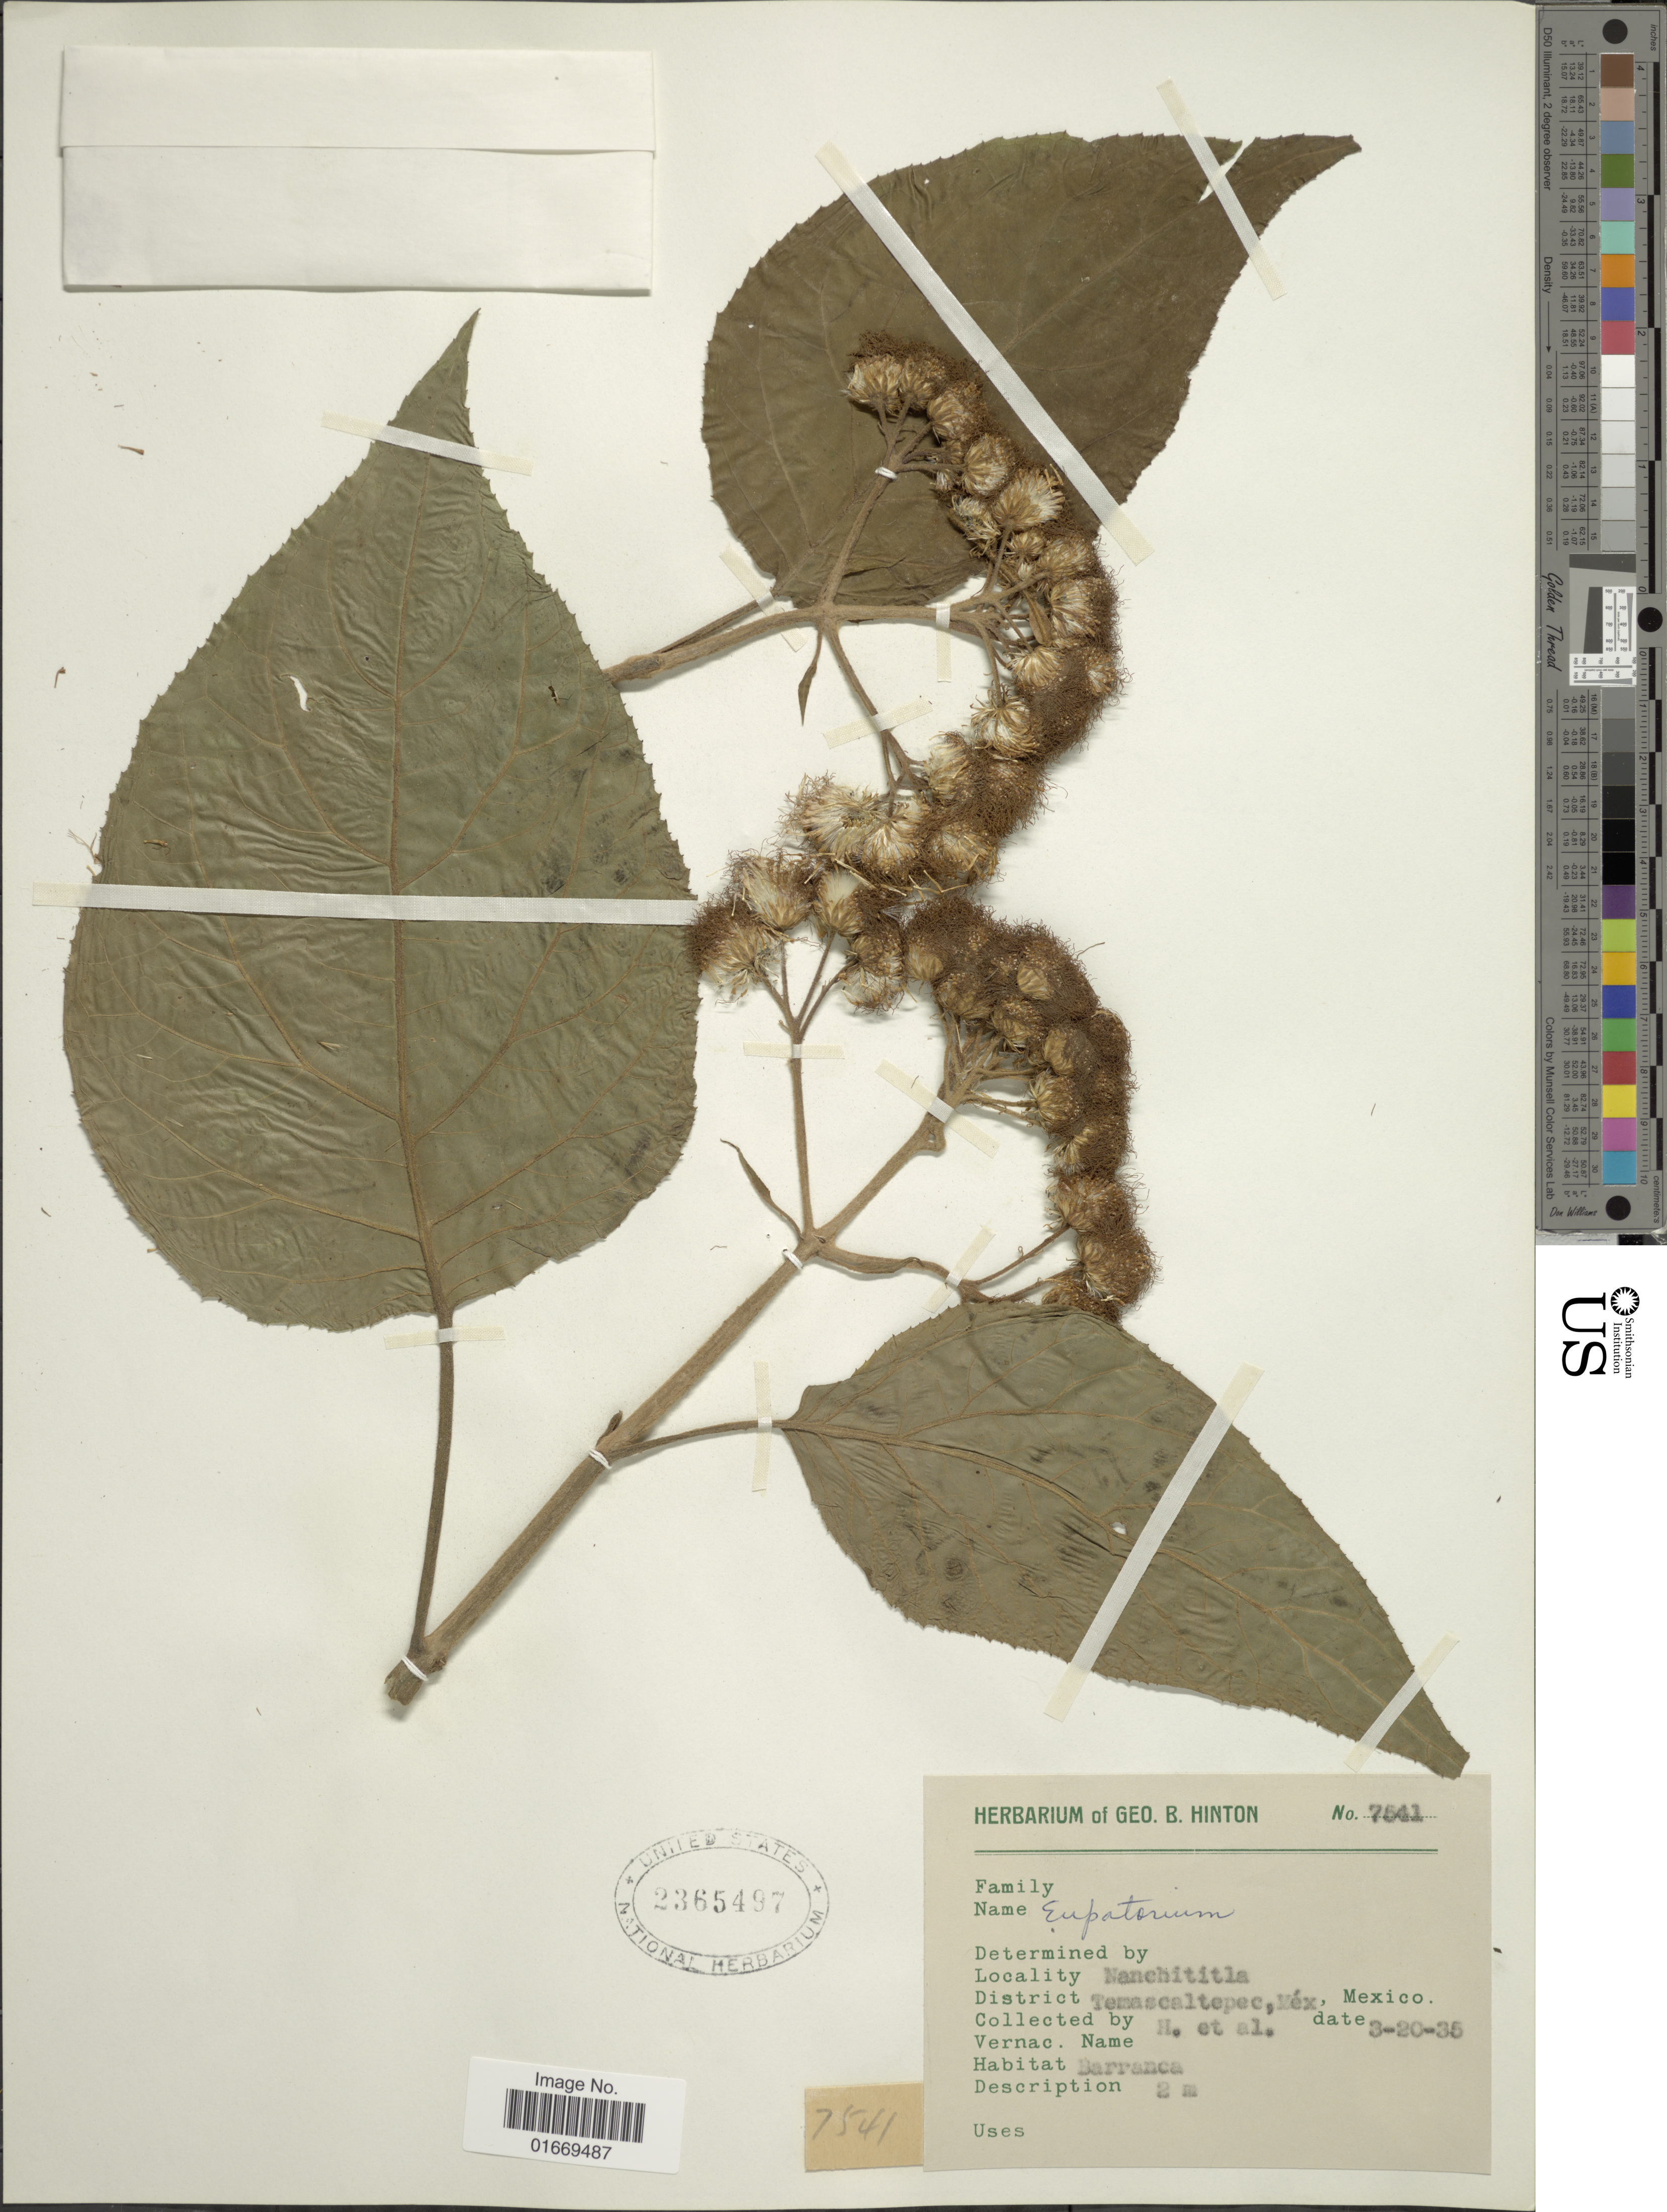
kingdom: Plantae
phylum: Tracheophyta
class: Magnoliopsida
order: Asterales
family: Asteraceae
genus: Bartlettina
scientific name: Bartlettina sordida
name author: (Less.) R.M. King & H. Rob.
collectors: G. B. Hinton & et al.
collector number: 7541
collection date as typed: Transcribed d/m/y: 20/3/35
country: Mexico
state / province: México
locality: Nanchititla, District Temascaltepec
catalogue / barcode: US 2365497